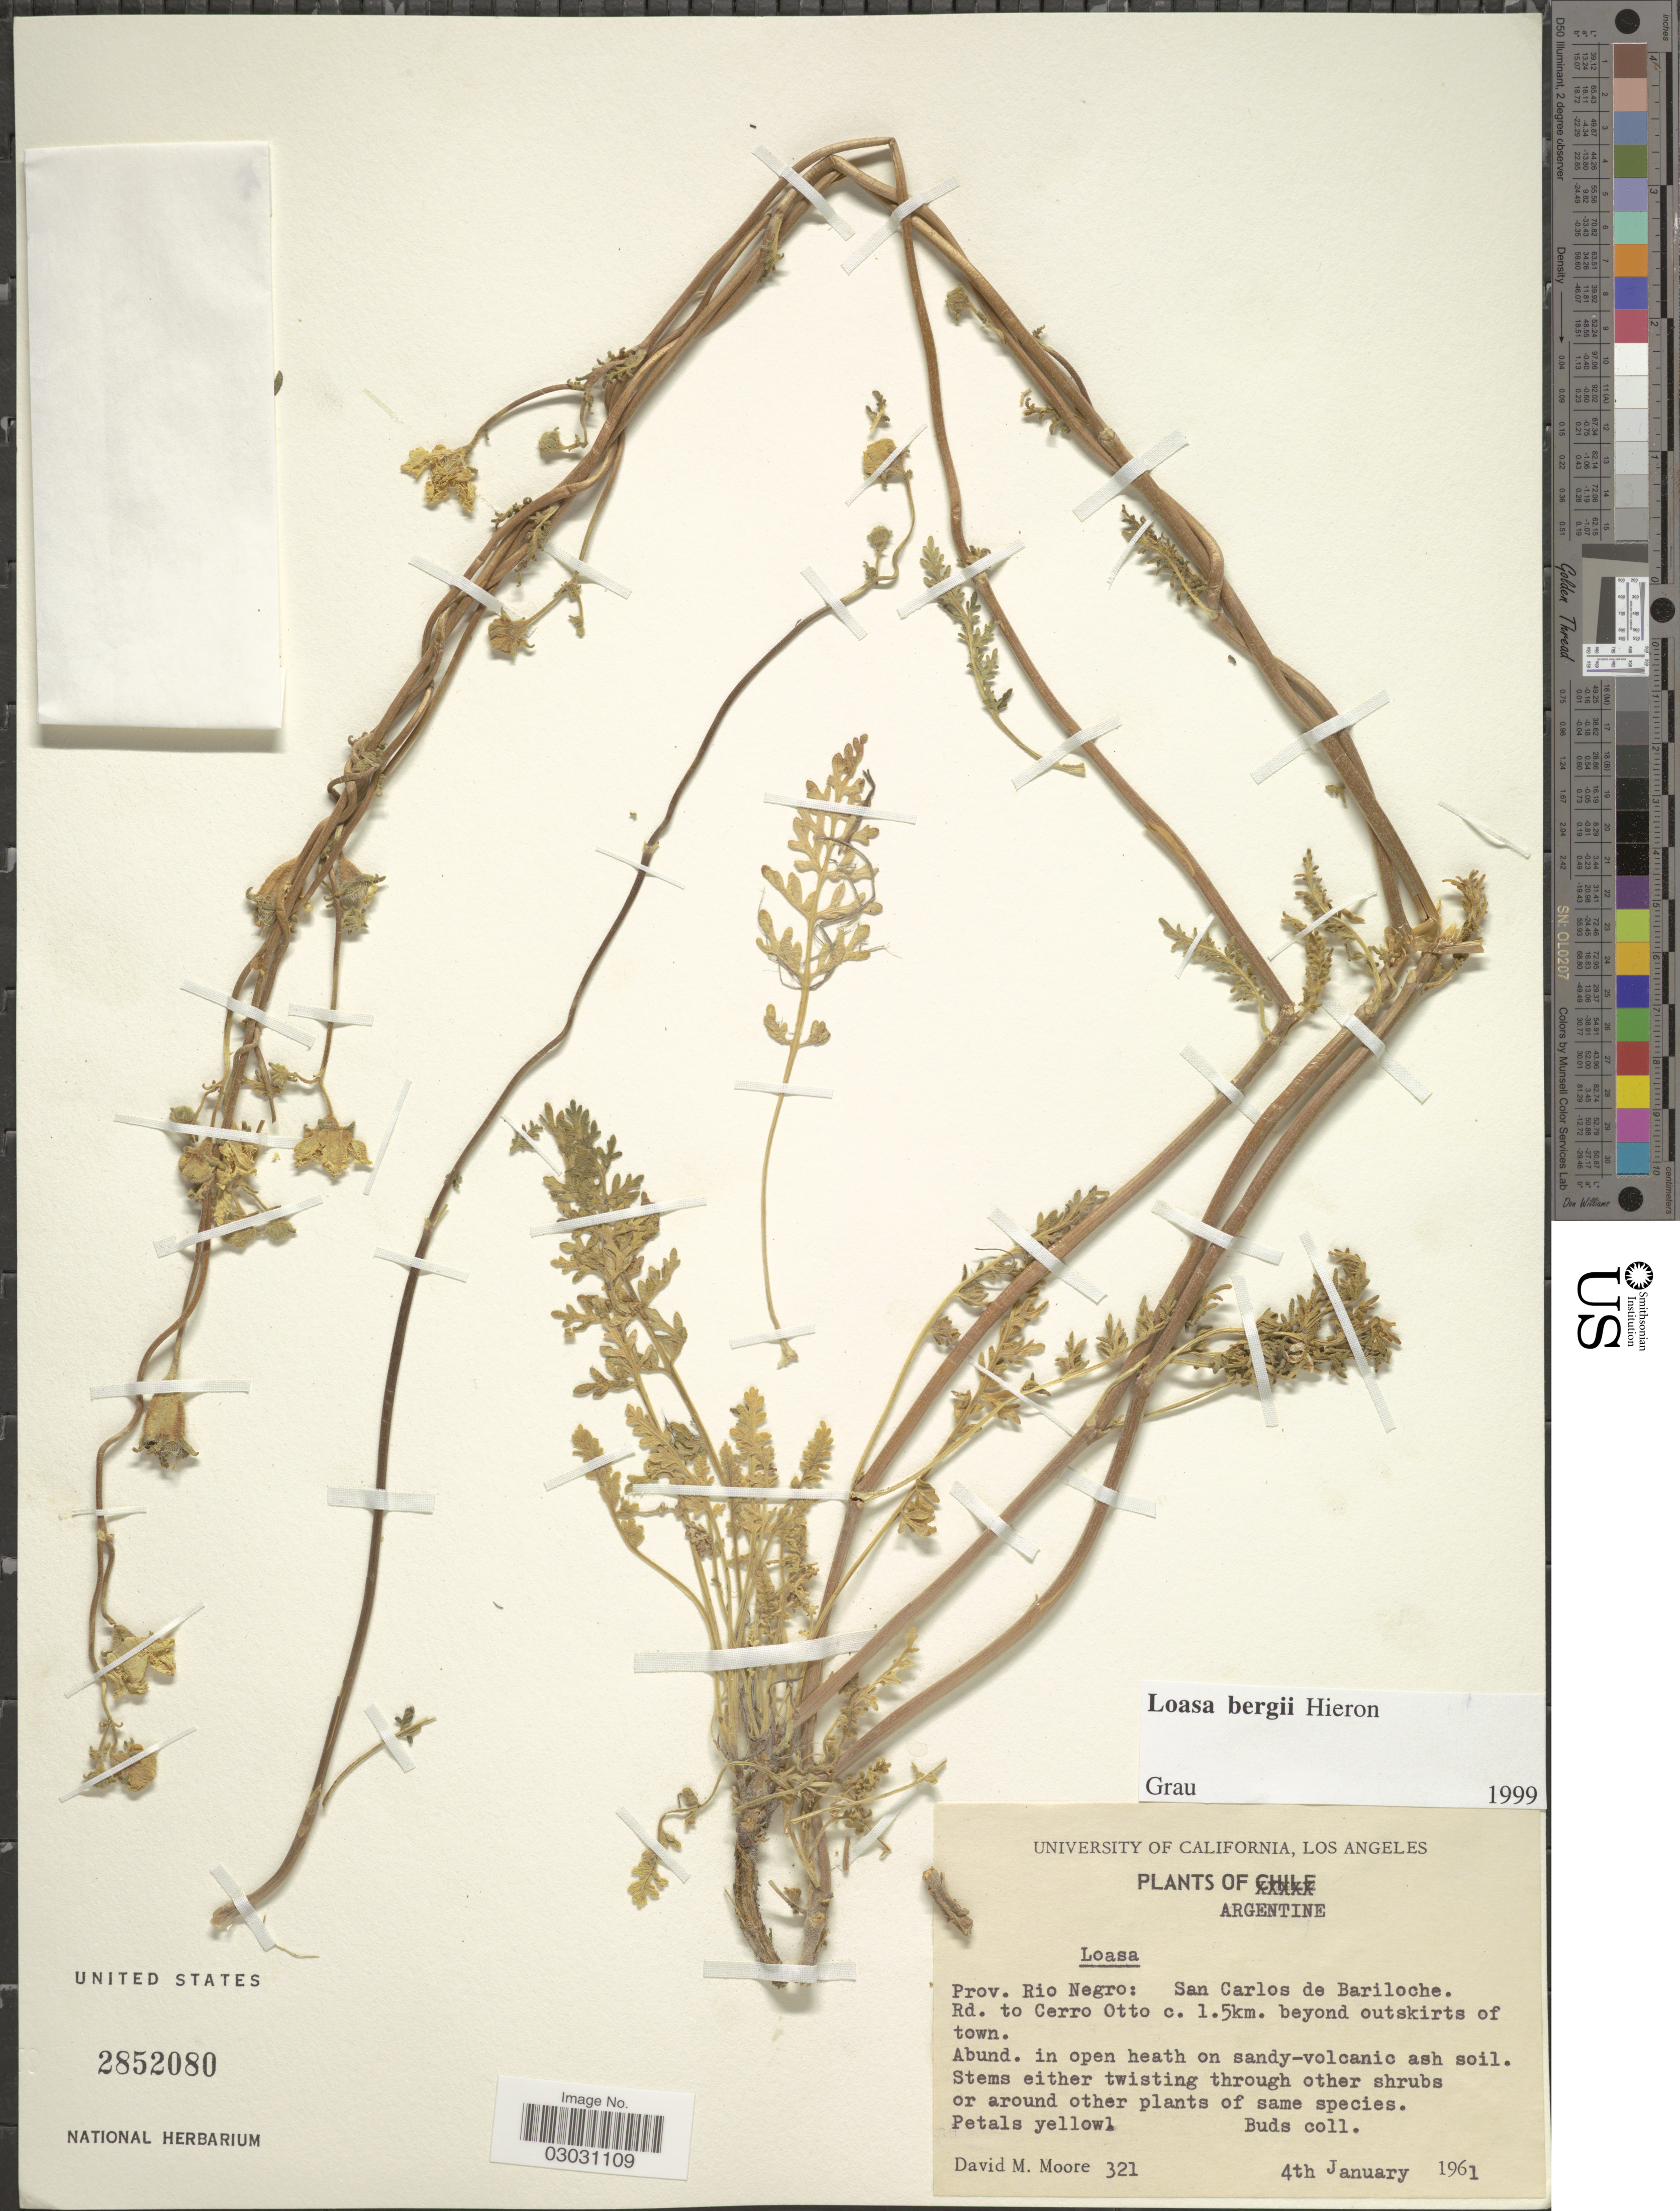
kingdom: Plantae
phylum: Tracheophyta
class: Magnoliopsida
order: Cornales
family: Loasaceae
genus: Pinnasa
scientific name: Pinnasa bergii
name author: (Hieron.) Weigend & R. H. Acuña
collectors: D. Moore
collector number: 321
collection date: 1961-01-04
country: Argentina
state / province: Rio Negro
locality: Prov. Rio Negro: San Carlos de Bariloche, Rd. to Cerro Otto c. 1.5km. beyond outskirts of town.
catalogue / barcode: US 2852080